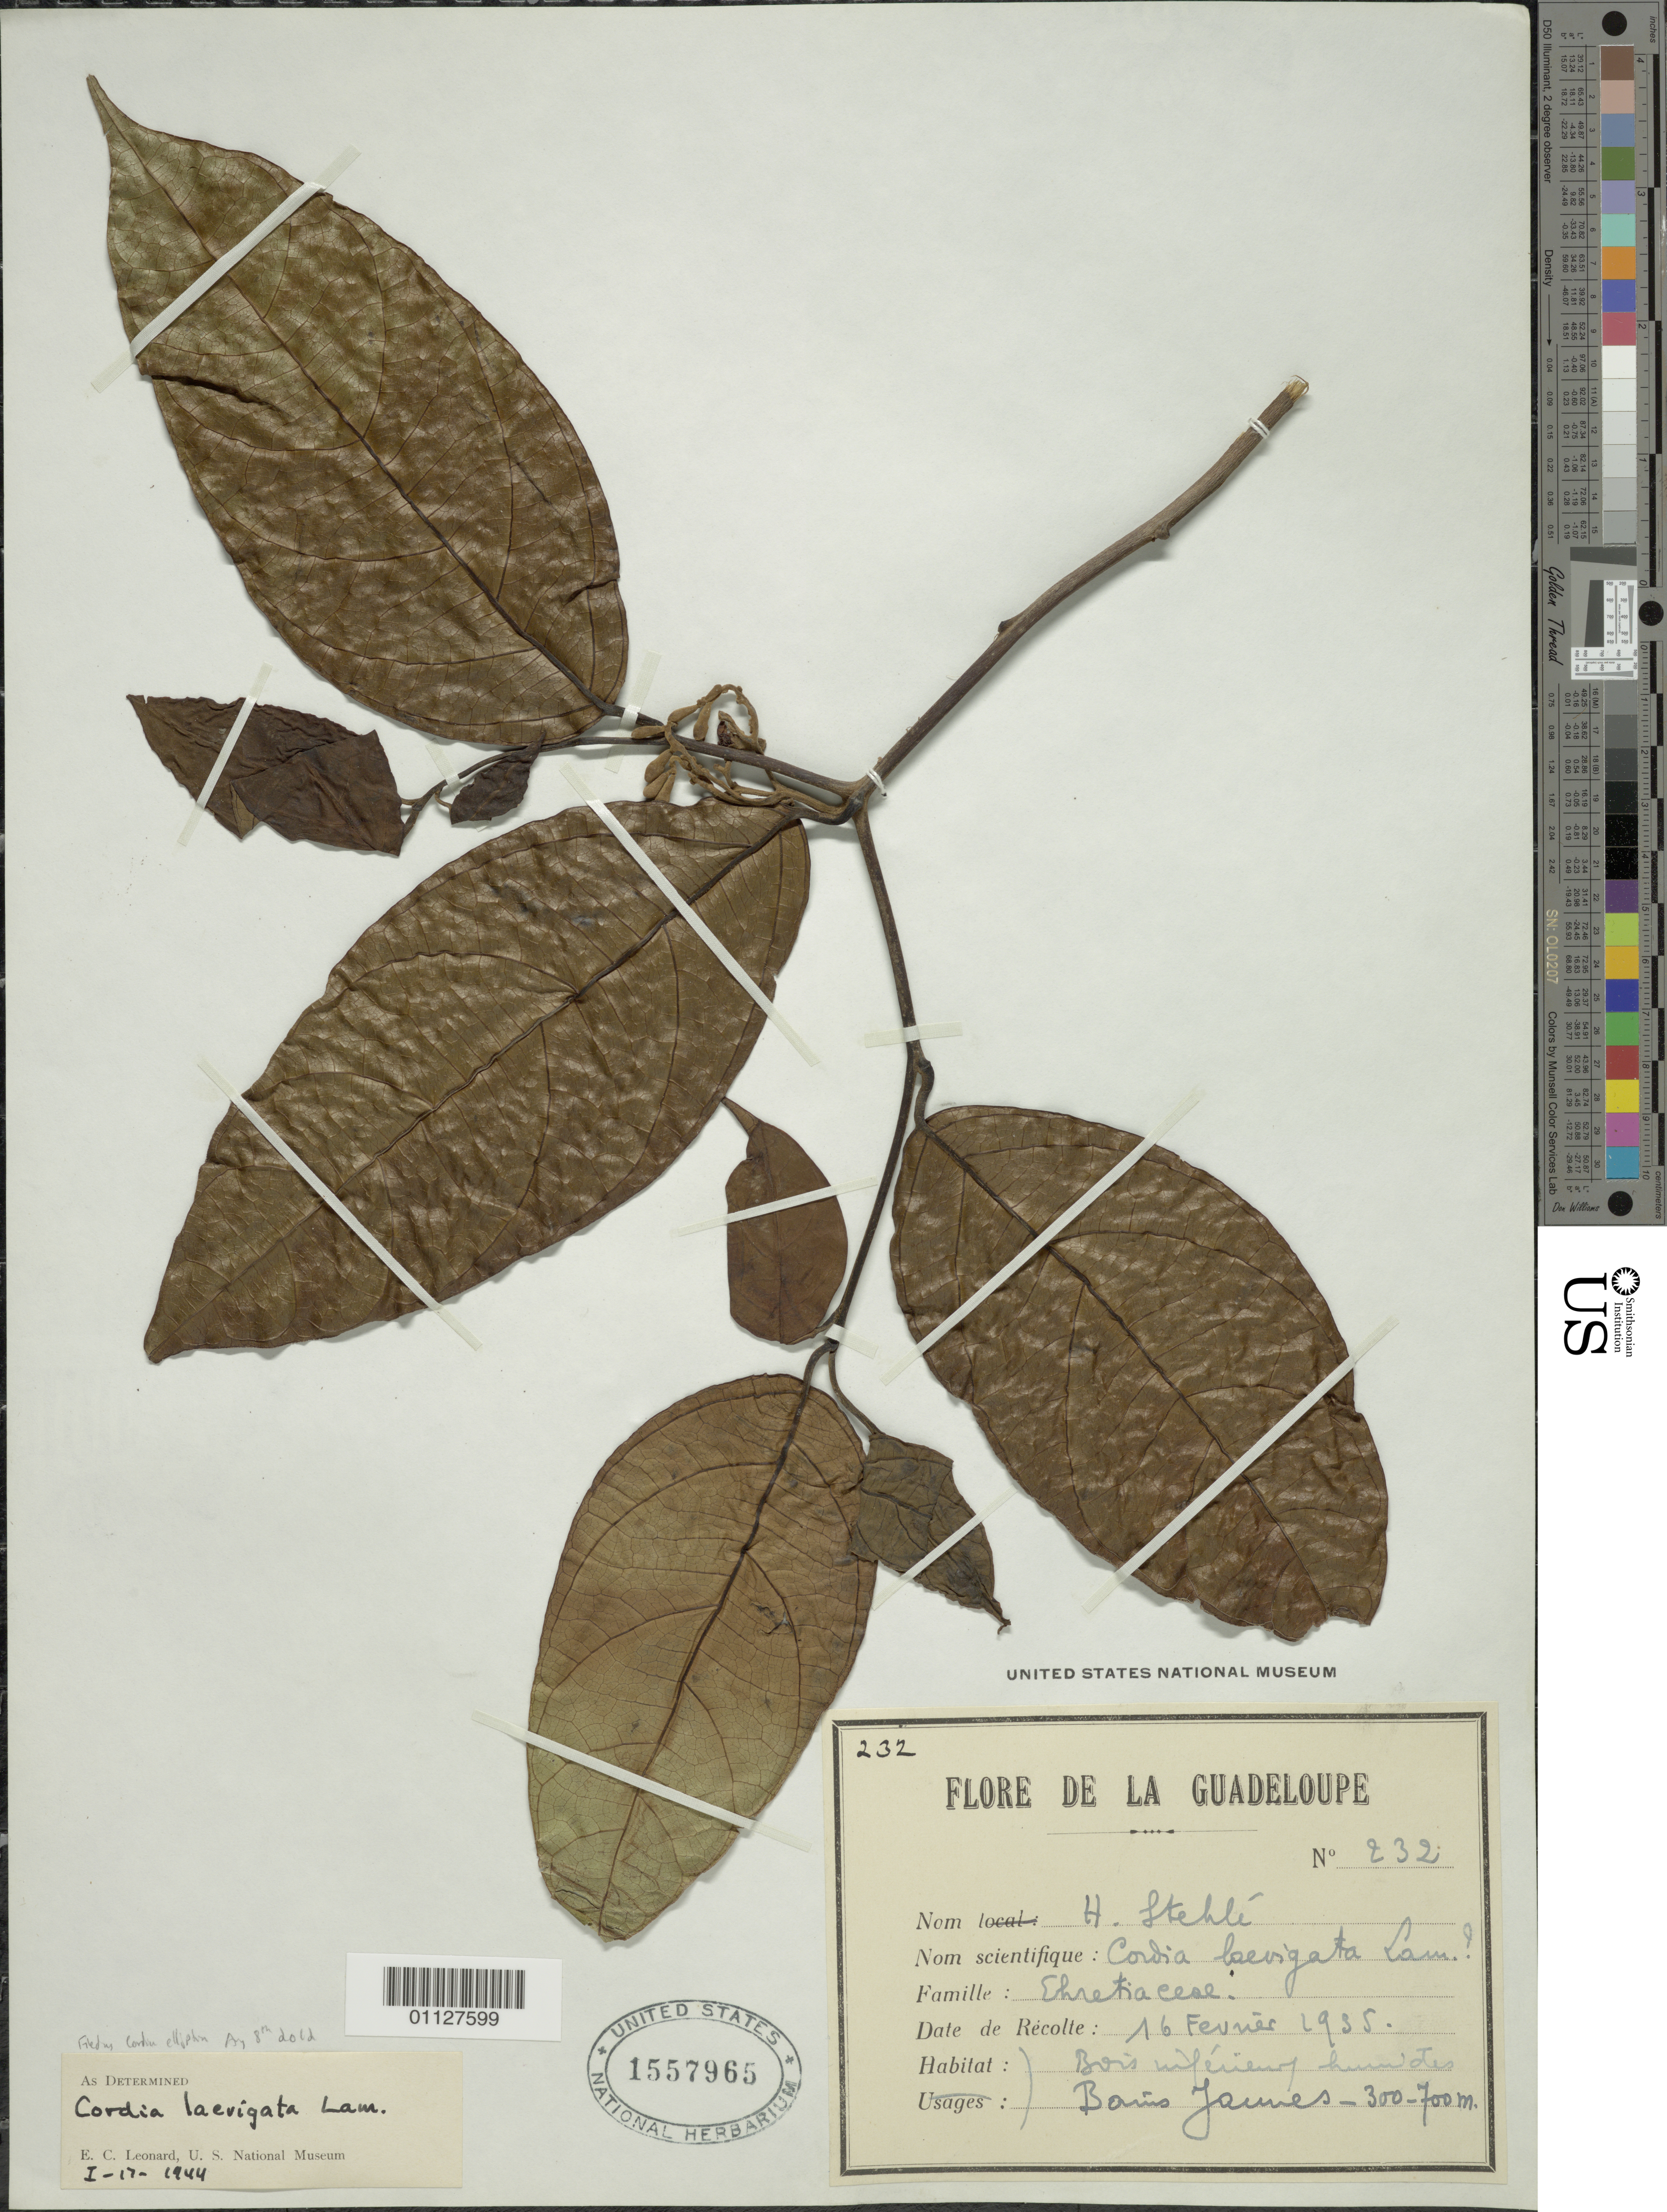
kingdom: Plantae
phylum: Tracheophyta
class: Magnoliopsida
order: Boraginales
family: Cordiaceae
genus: Cordia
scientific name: Cordia elliptica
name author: Sw.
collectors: H. Stehlé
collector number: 232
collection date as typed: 16 Feb 1935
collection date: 1935-02-16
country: Guadeloupe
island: Basse Terre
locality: Bois infeuery humides. Bains Jaunes.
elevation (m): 300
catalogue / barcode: US 1557965